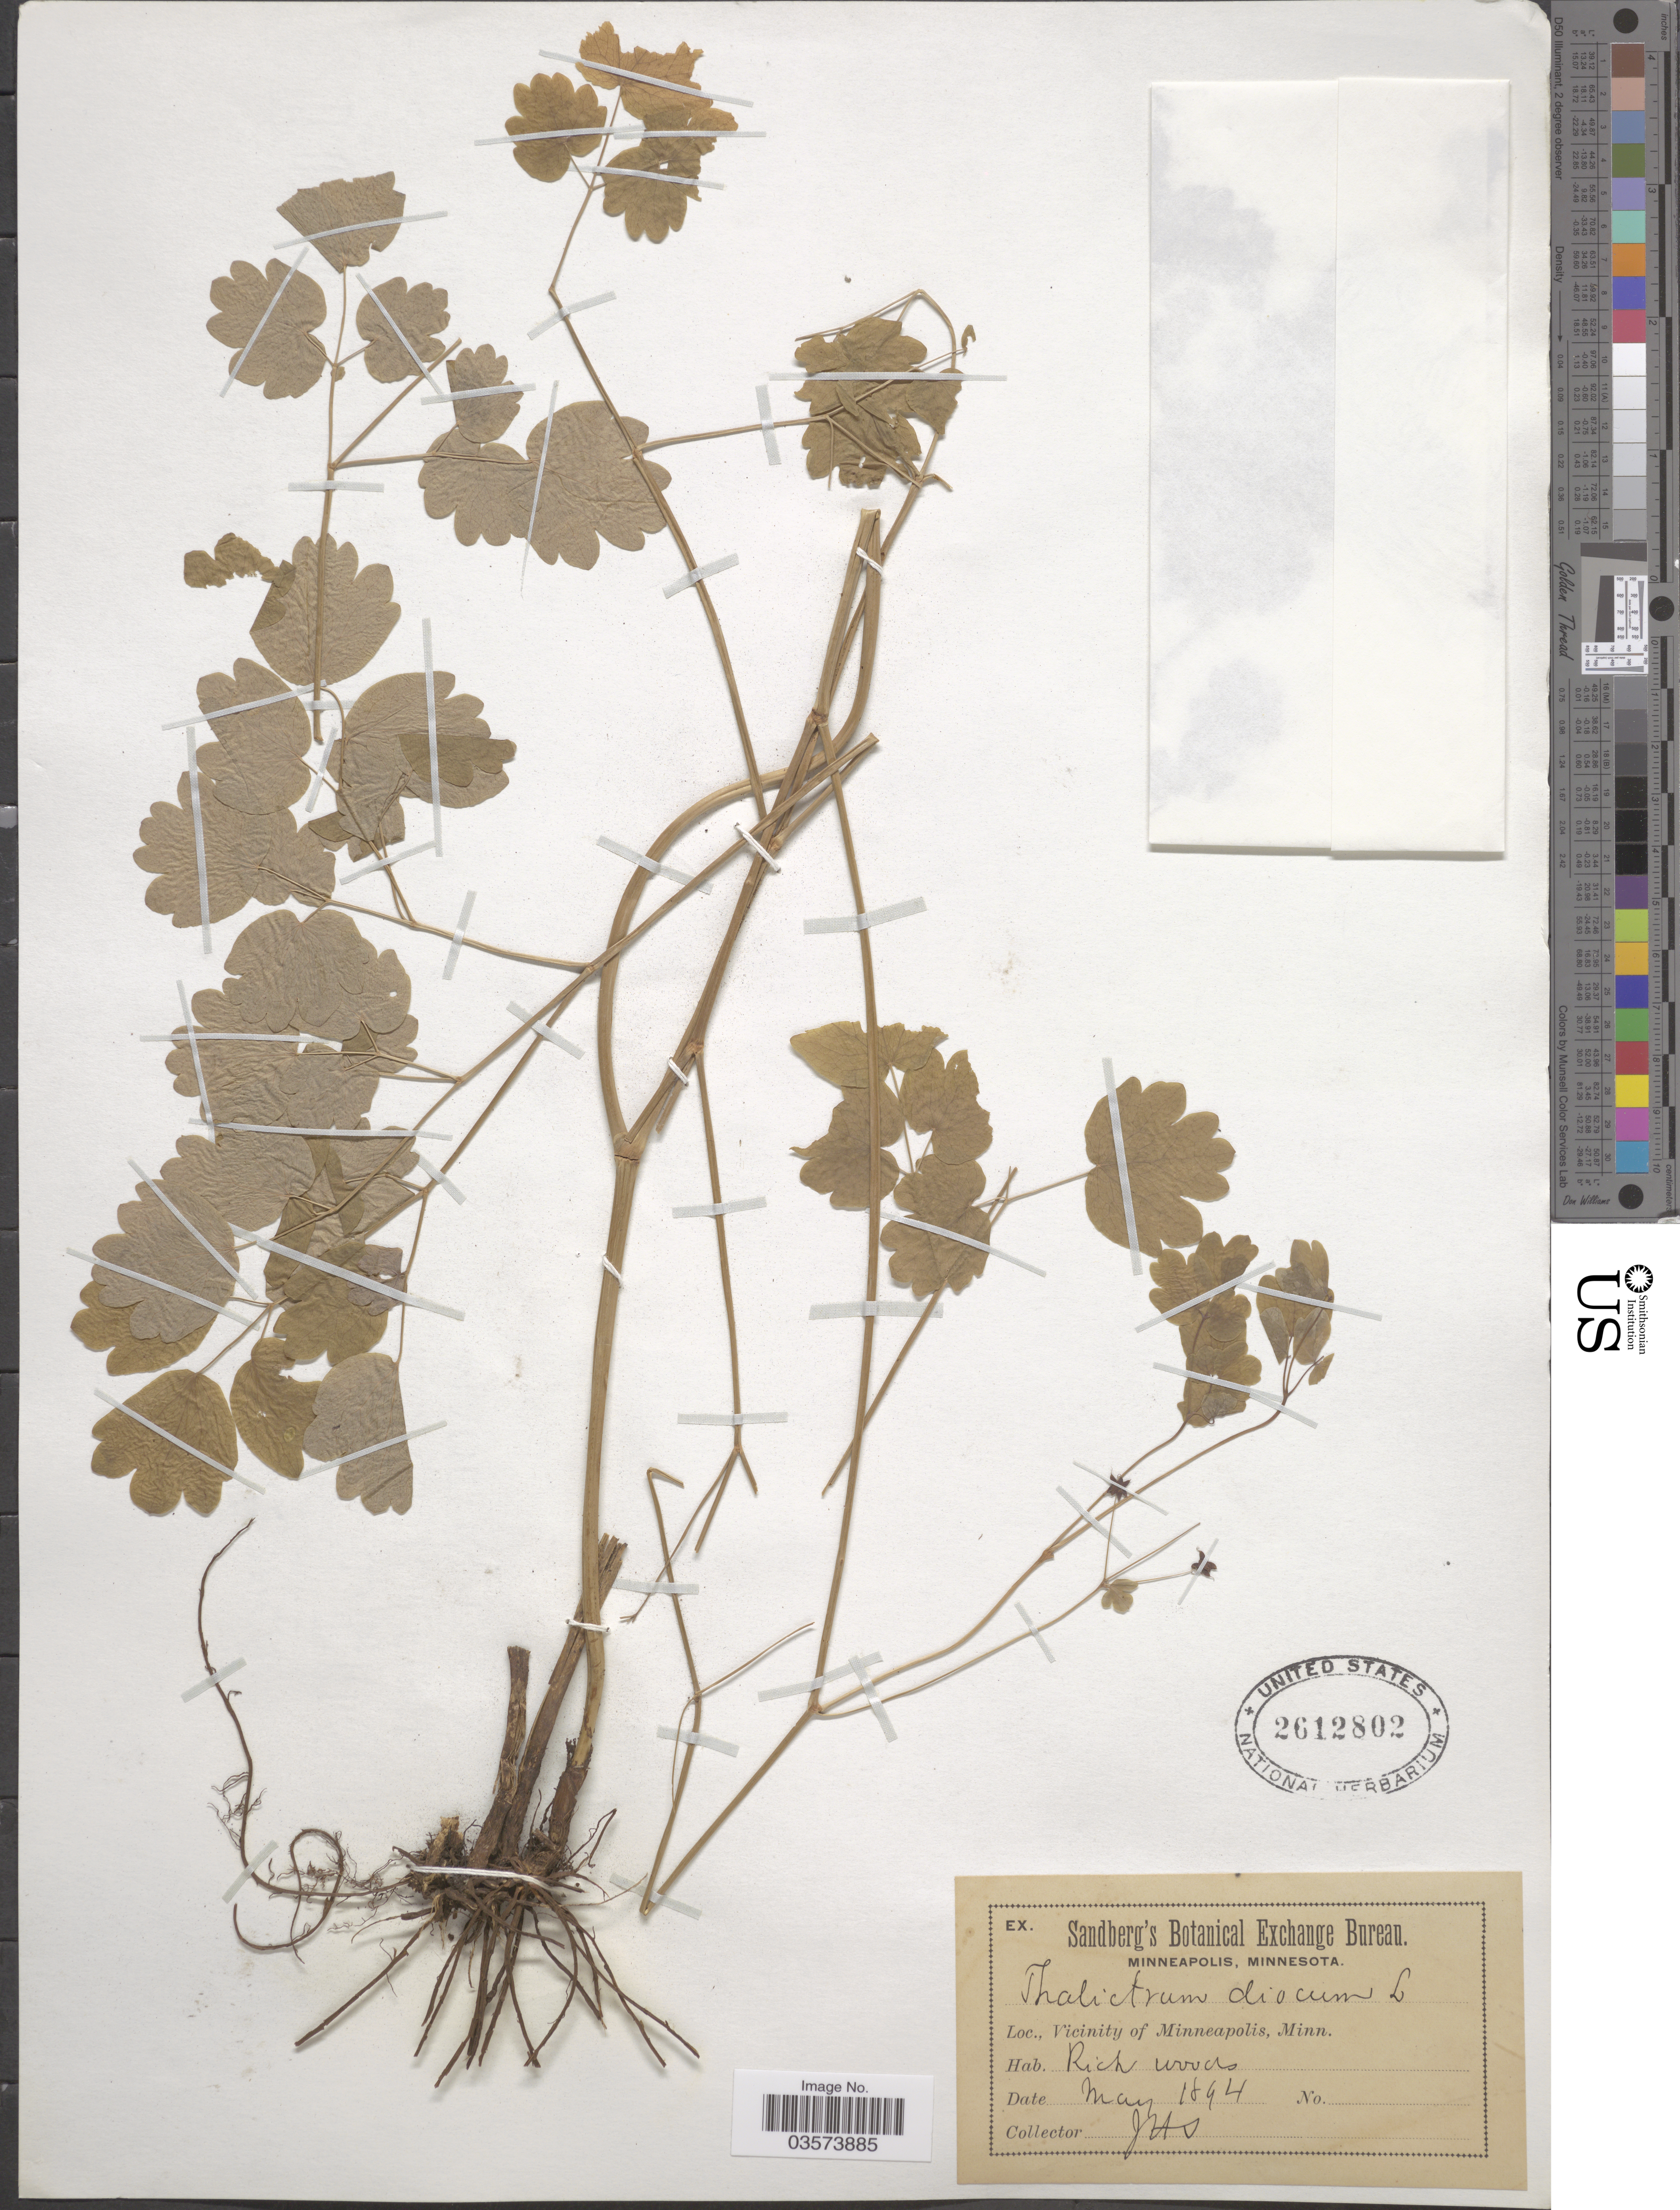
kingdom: Plantae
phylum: Tracheophyta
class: Magnoliopsida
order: Ranunculales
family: Ranunculaceae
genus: Thalictrum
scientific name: Thalictrum dioicum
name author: L.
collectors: J. H. Sandberg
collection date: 1894-05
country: United States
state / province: Minnesota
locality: Minneapolis. Vicinity of Minneapolis.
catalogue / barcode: US 2612802